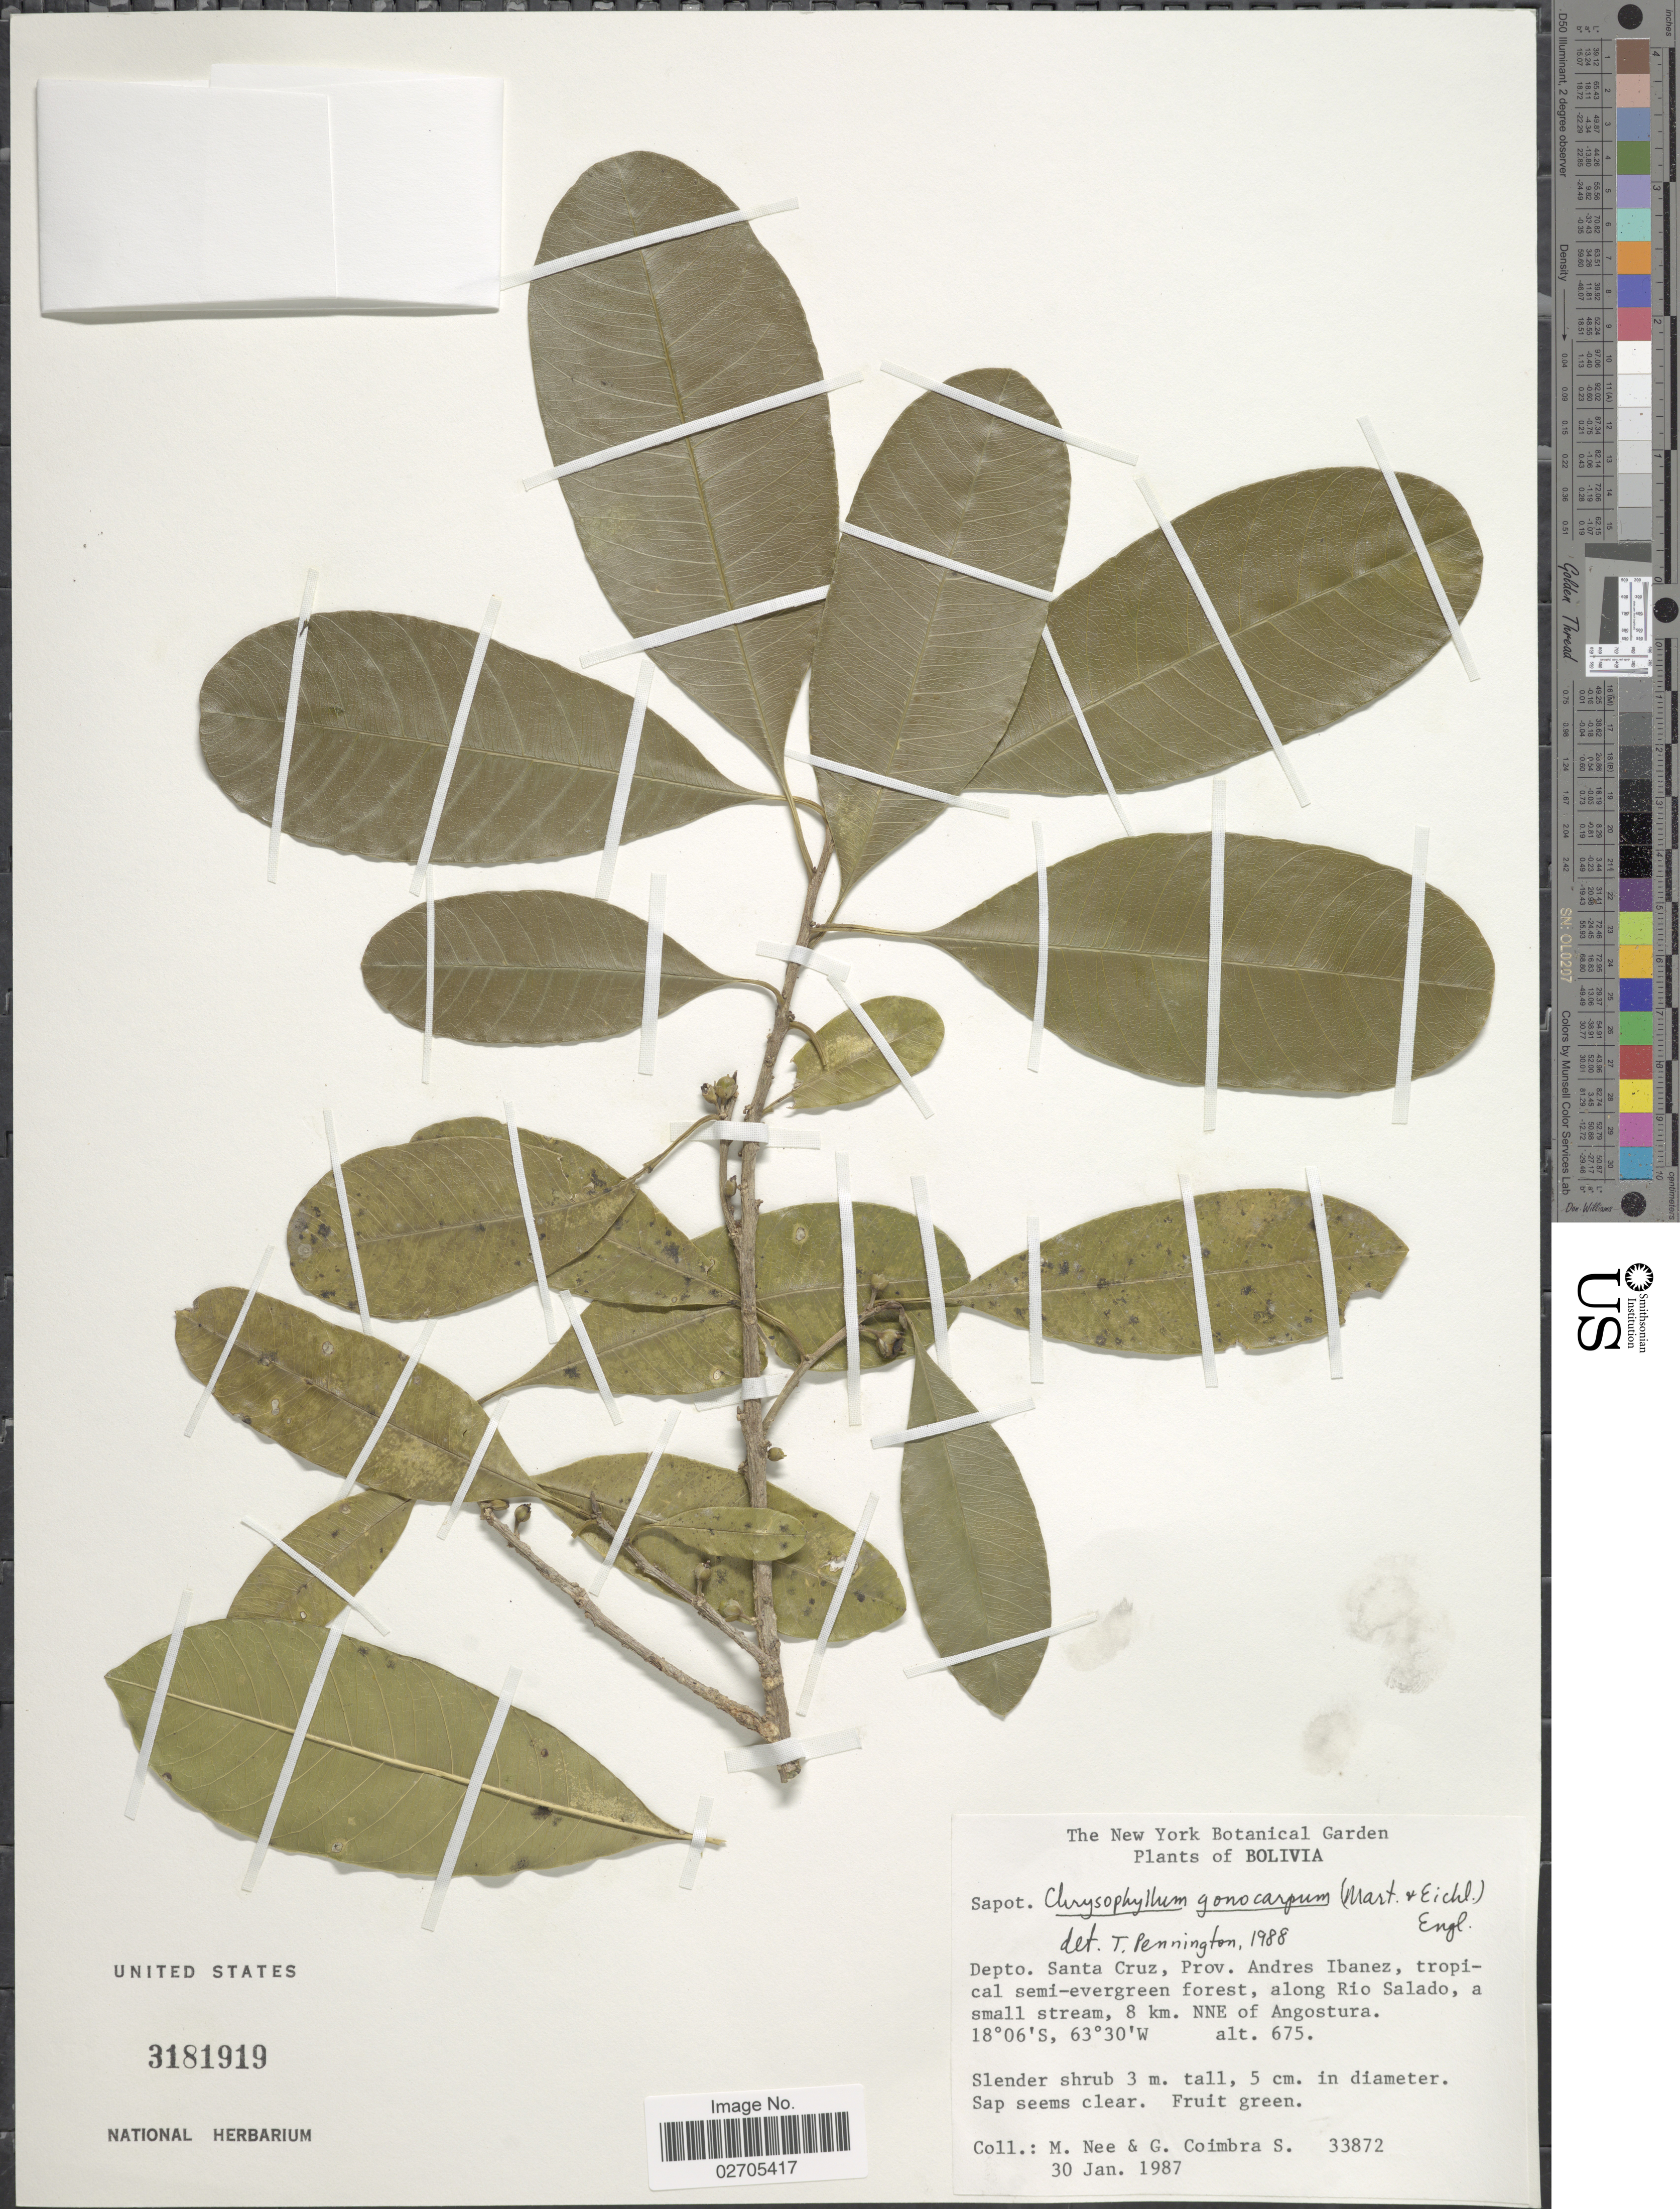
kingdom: Plantae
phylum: Tracheophyta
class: Magnoliopsida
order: Ericales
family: Sapotaceae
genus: Chrysophyllum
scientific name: Chrysophyllum gonocarpum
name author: (Mart. & Eichler ex Miq.) Engl.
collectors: M. Nee & G. Coimbra S.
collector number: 33872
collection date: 1987-01-30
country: Bolivia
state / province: Santa Cruz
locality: Depto Santa Cruz, Prov. Andres Ibanez, tropical semi-evergreen forest, along Rio Salado, a small stream, 8 km NNE of Angostura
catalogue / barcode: US 3181919